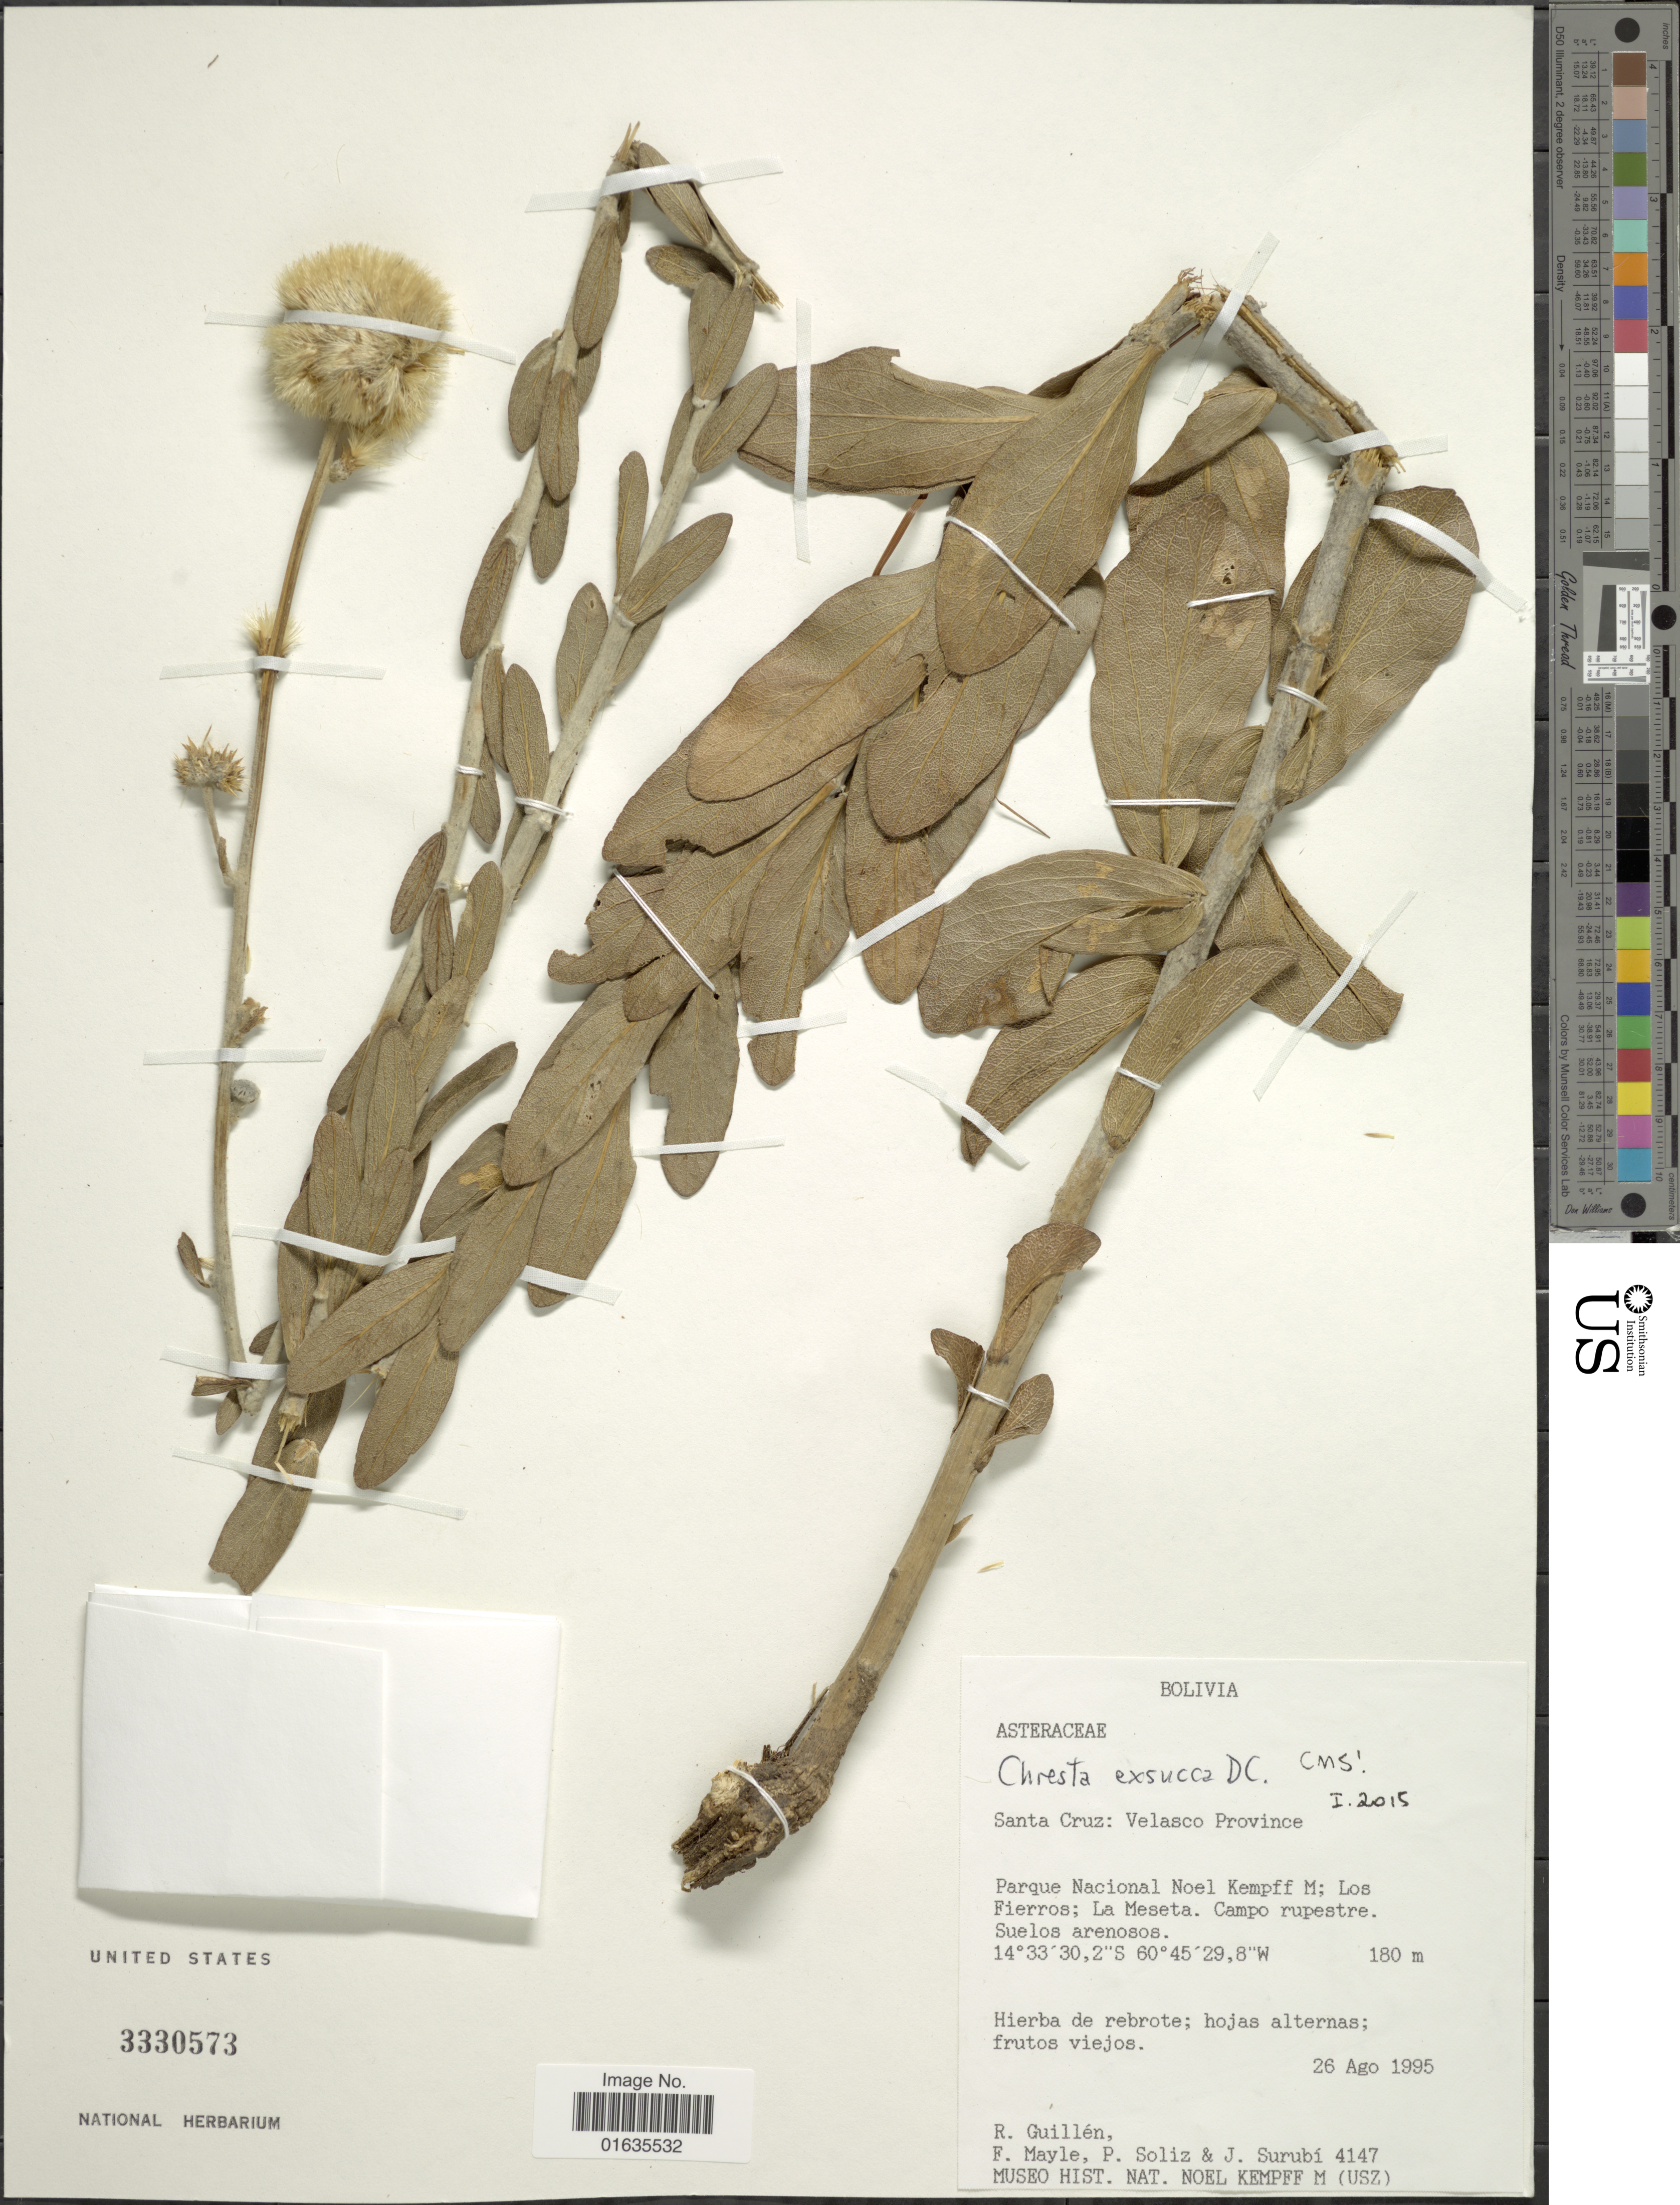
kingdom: Plantae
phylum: Tracheophyta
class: Magnoliopsida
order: Asterales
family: Asteraceae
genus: Chresta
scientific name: Chresta exsucca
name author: DC.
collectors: R. Guillen, F. Mayle, P. Soliz & J. Surubí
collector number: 4147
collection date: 1995-08-26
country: Bolivia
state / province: Santa Cruz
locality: Velasco Province, Parque Nacional Noel Kempff M, Los Fierros, La Meseta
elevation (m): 180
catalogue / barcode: US 3330573